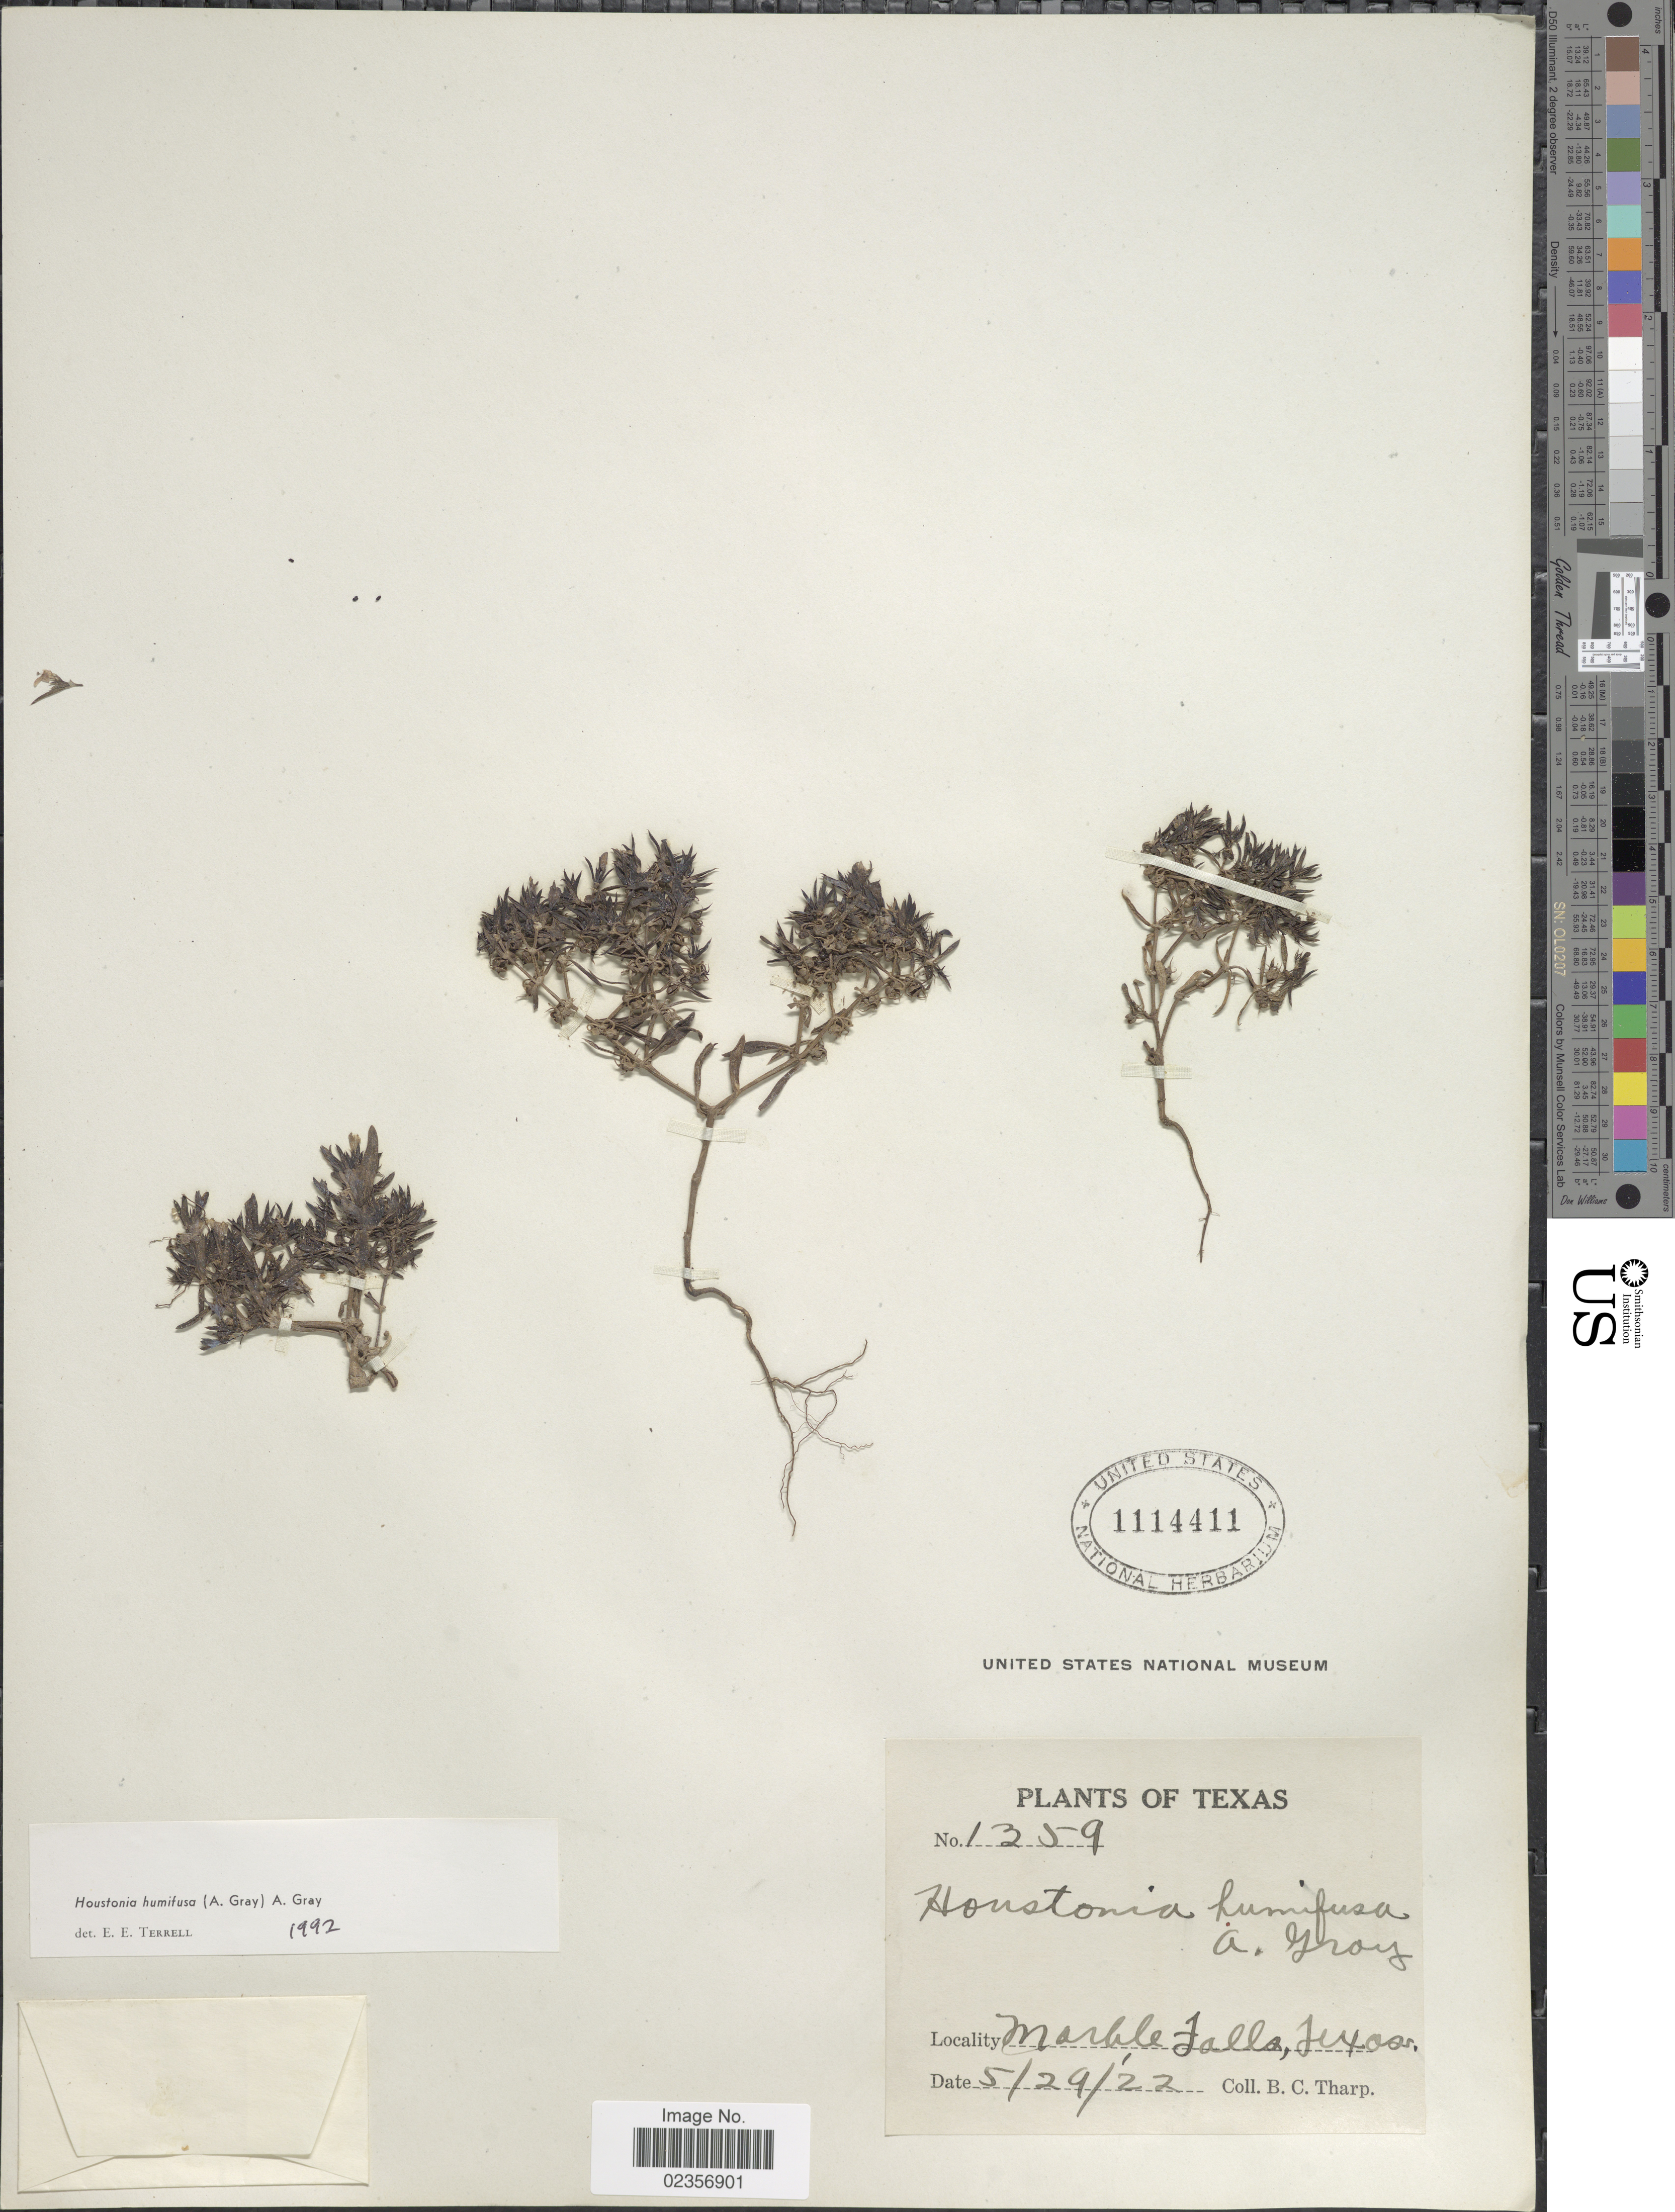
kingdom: Plantae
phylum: Tracheophyta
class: Magnoliopsida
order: Gentianales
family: Rubiaceae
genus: Houstonia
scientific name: Houstonia humifusa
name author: (A. Gray) A. Gray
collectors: B. C. Tharp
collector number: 1359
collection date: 1922-05-29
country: United States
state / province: Texas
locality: Marble Falls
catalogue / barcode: US 1114411